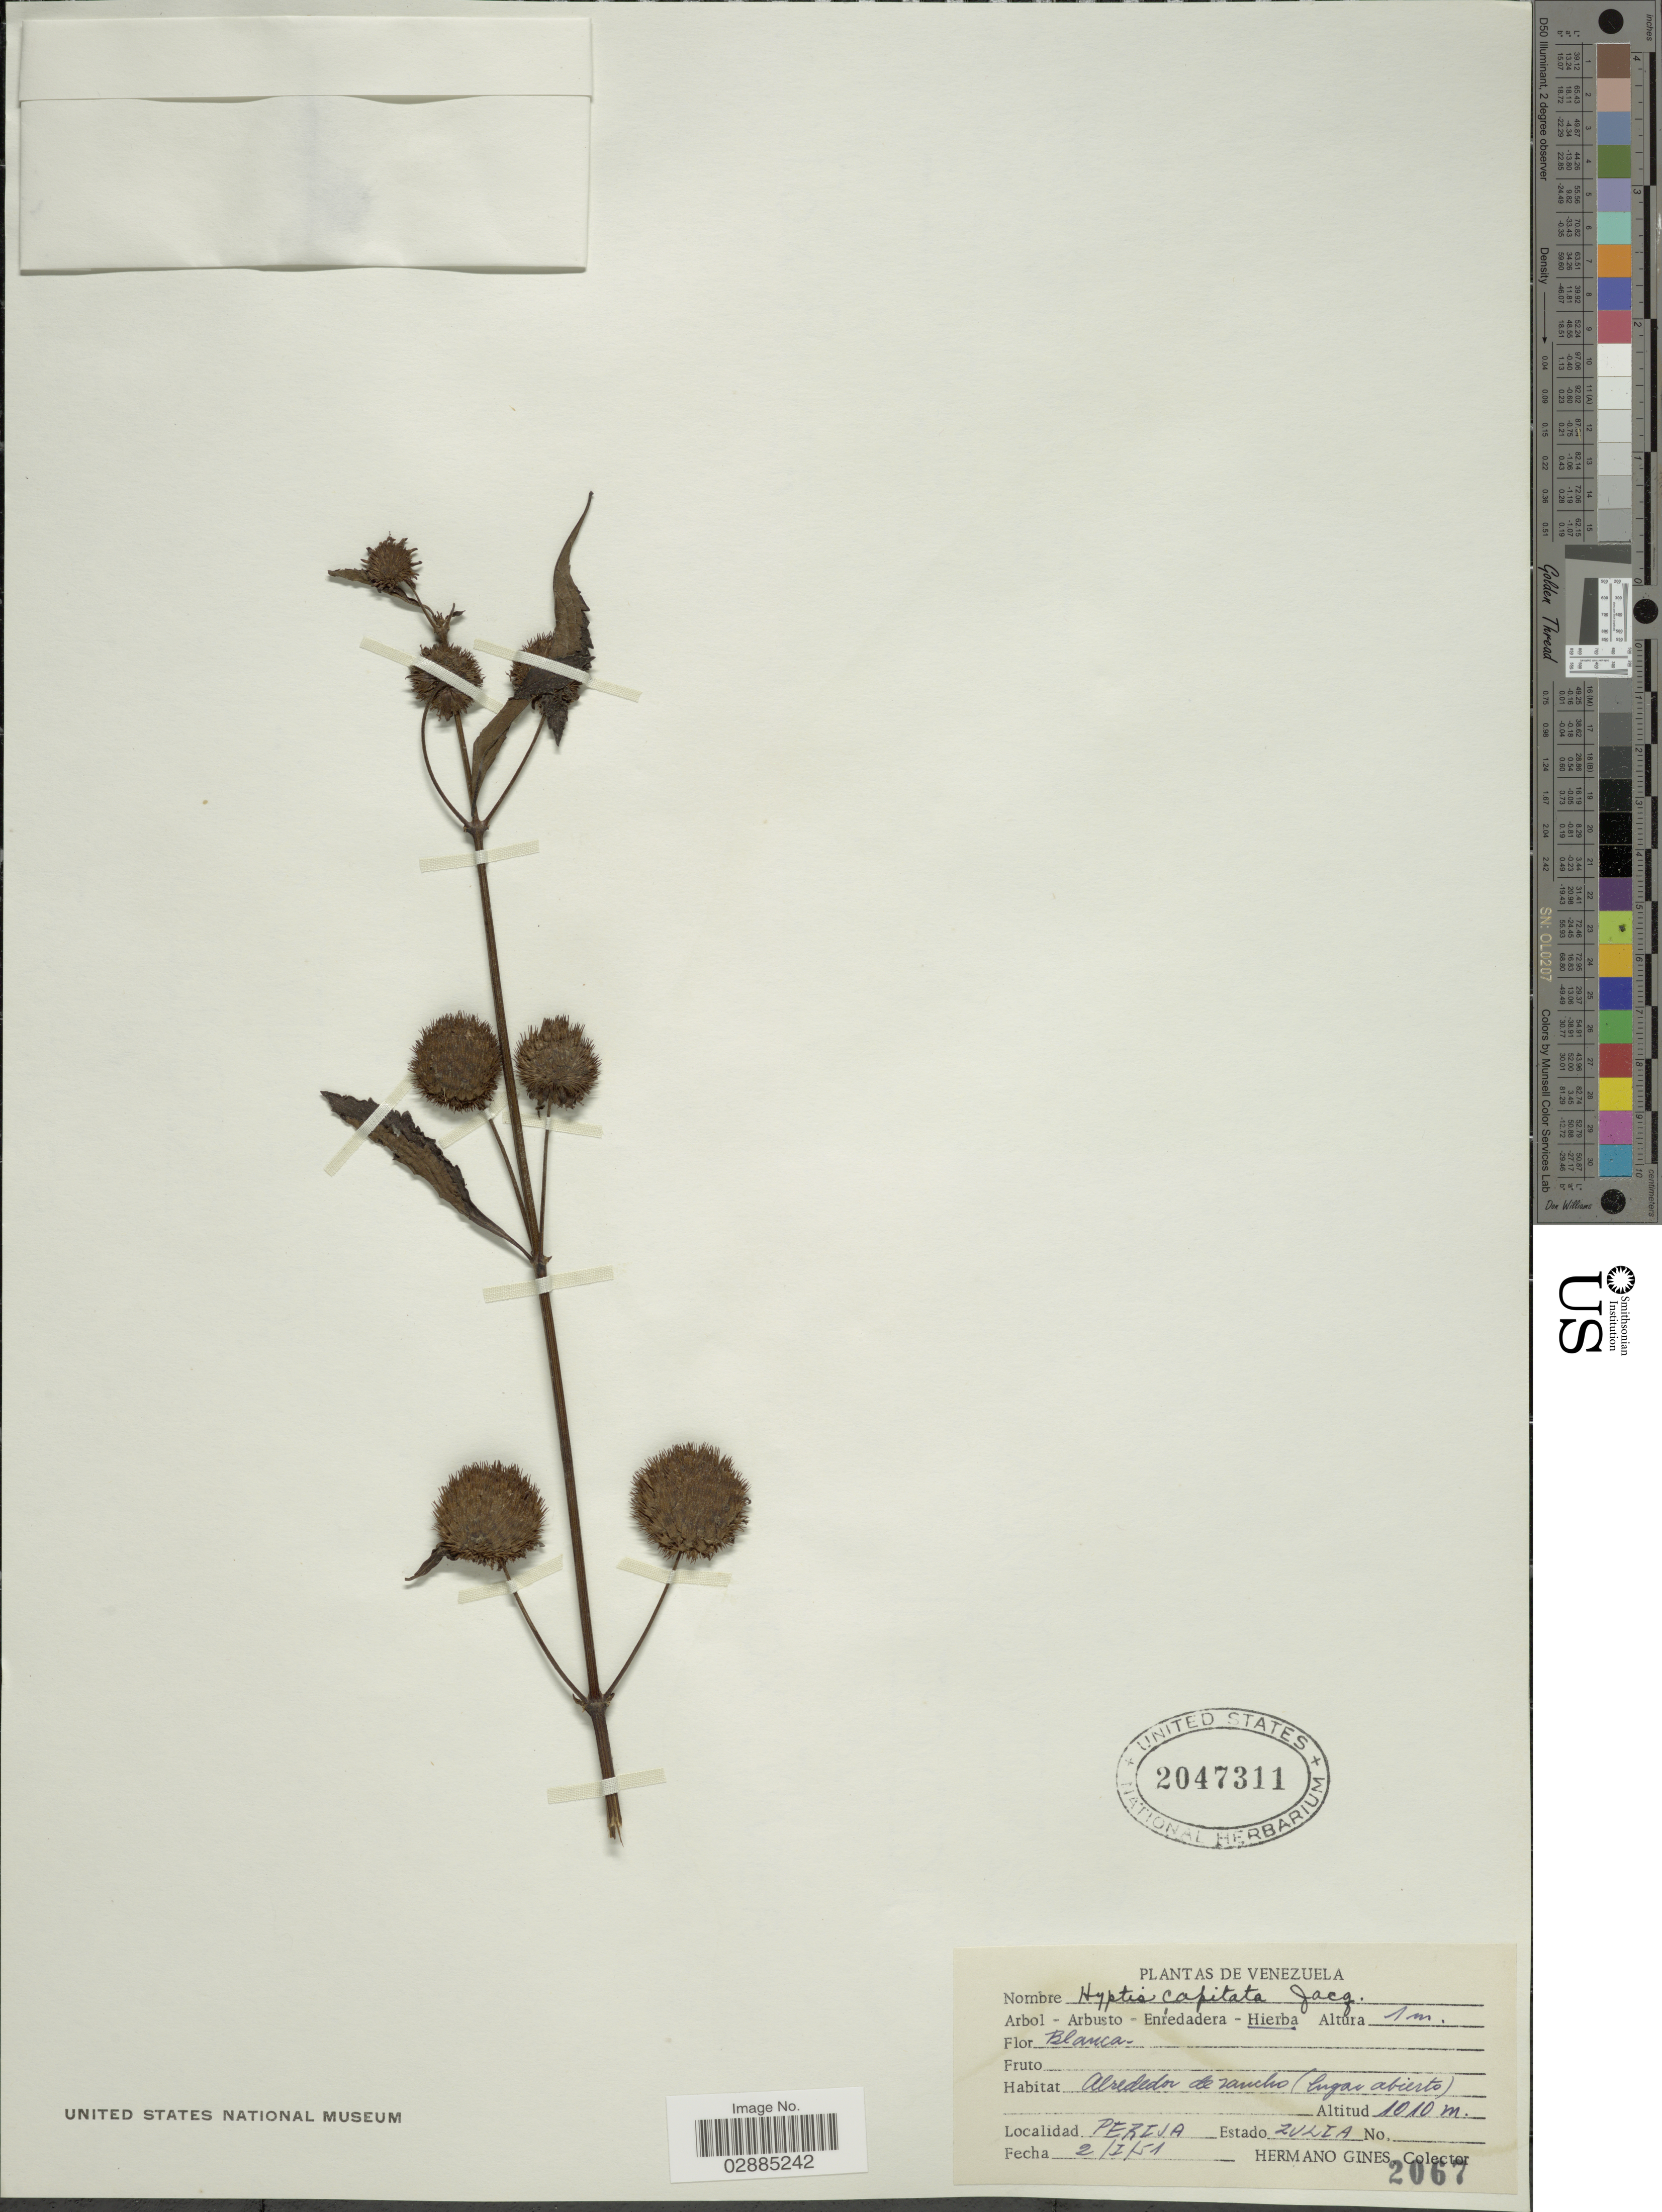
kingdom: Plantae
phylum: Tracheophyta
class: Magnoliopsida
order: Lamiales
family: Lamiaceae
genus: Hyptis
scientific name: Hyptis capitata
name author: Jacq.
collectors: Bro. Gines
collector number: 2067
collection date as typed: Transcribed d/m/y: 2/1/51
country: Venezuela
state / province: Zulia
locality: Perija,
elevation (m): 1010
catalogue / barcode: US 2047311